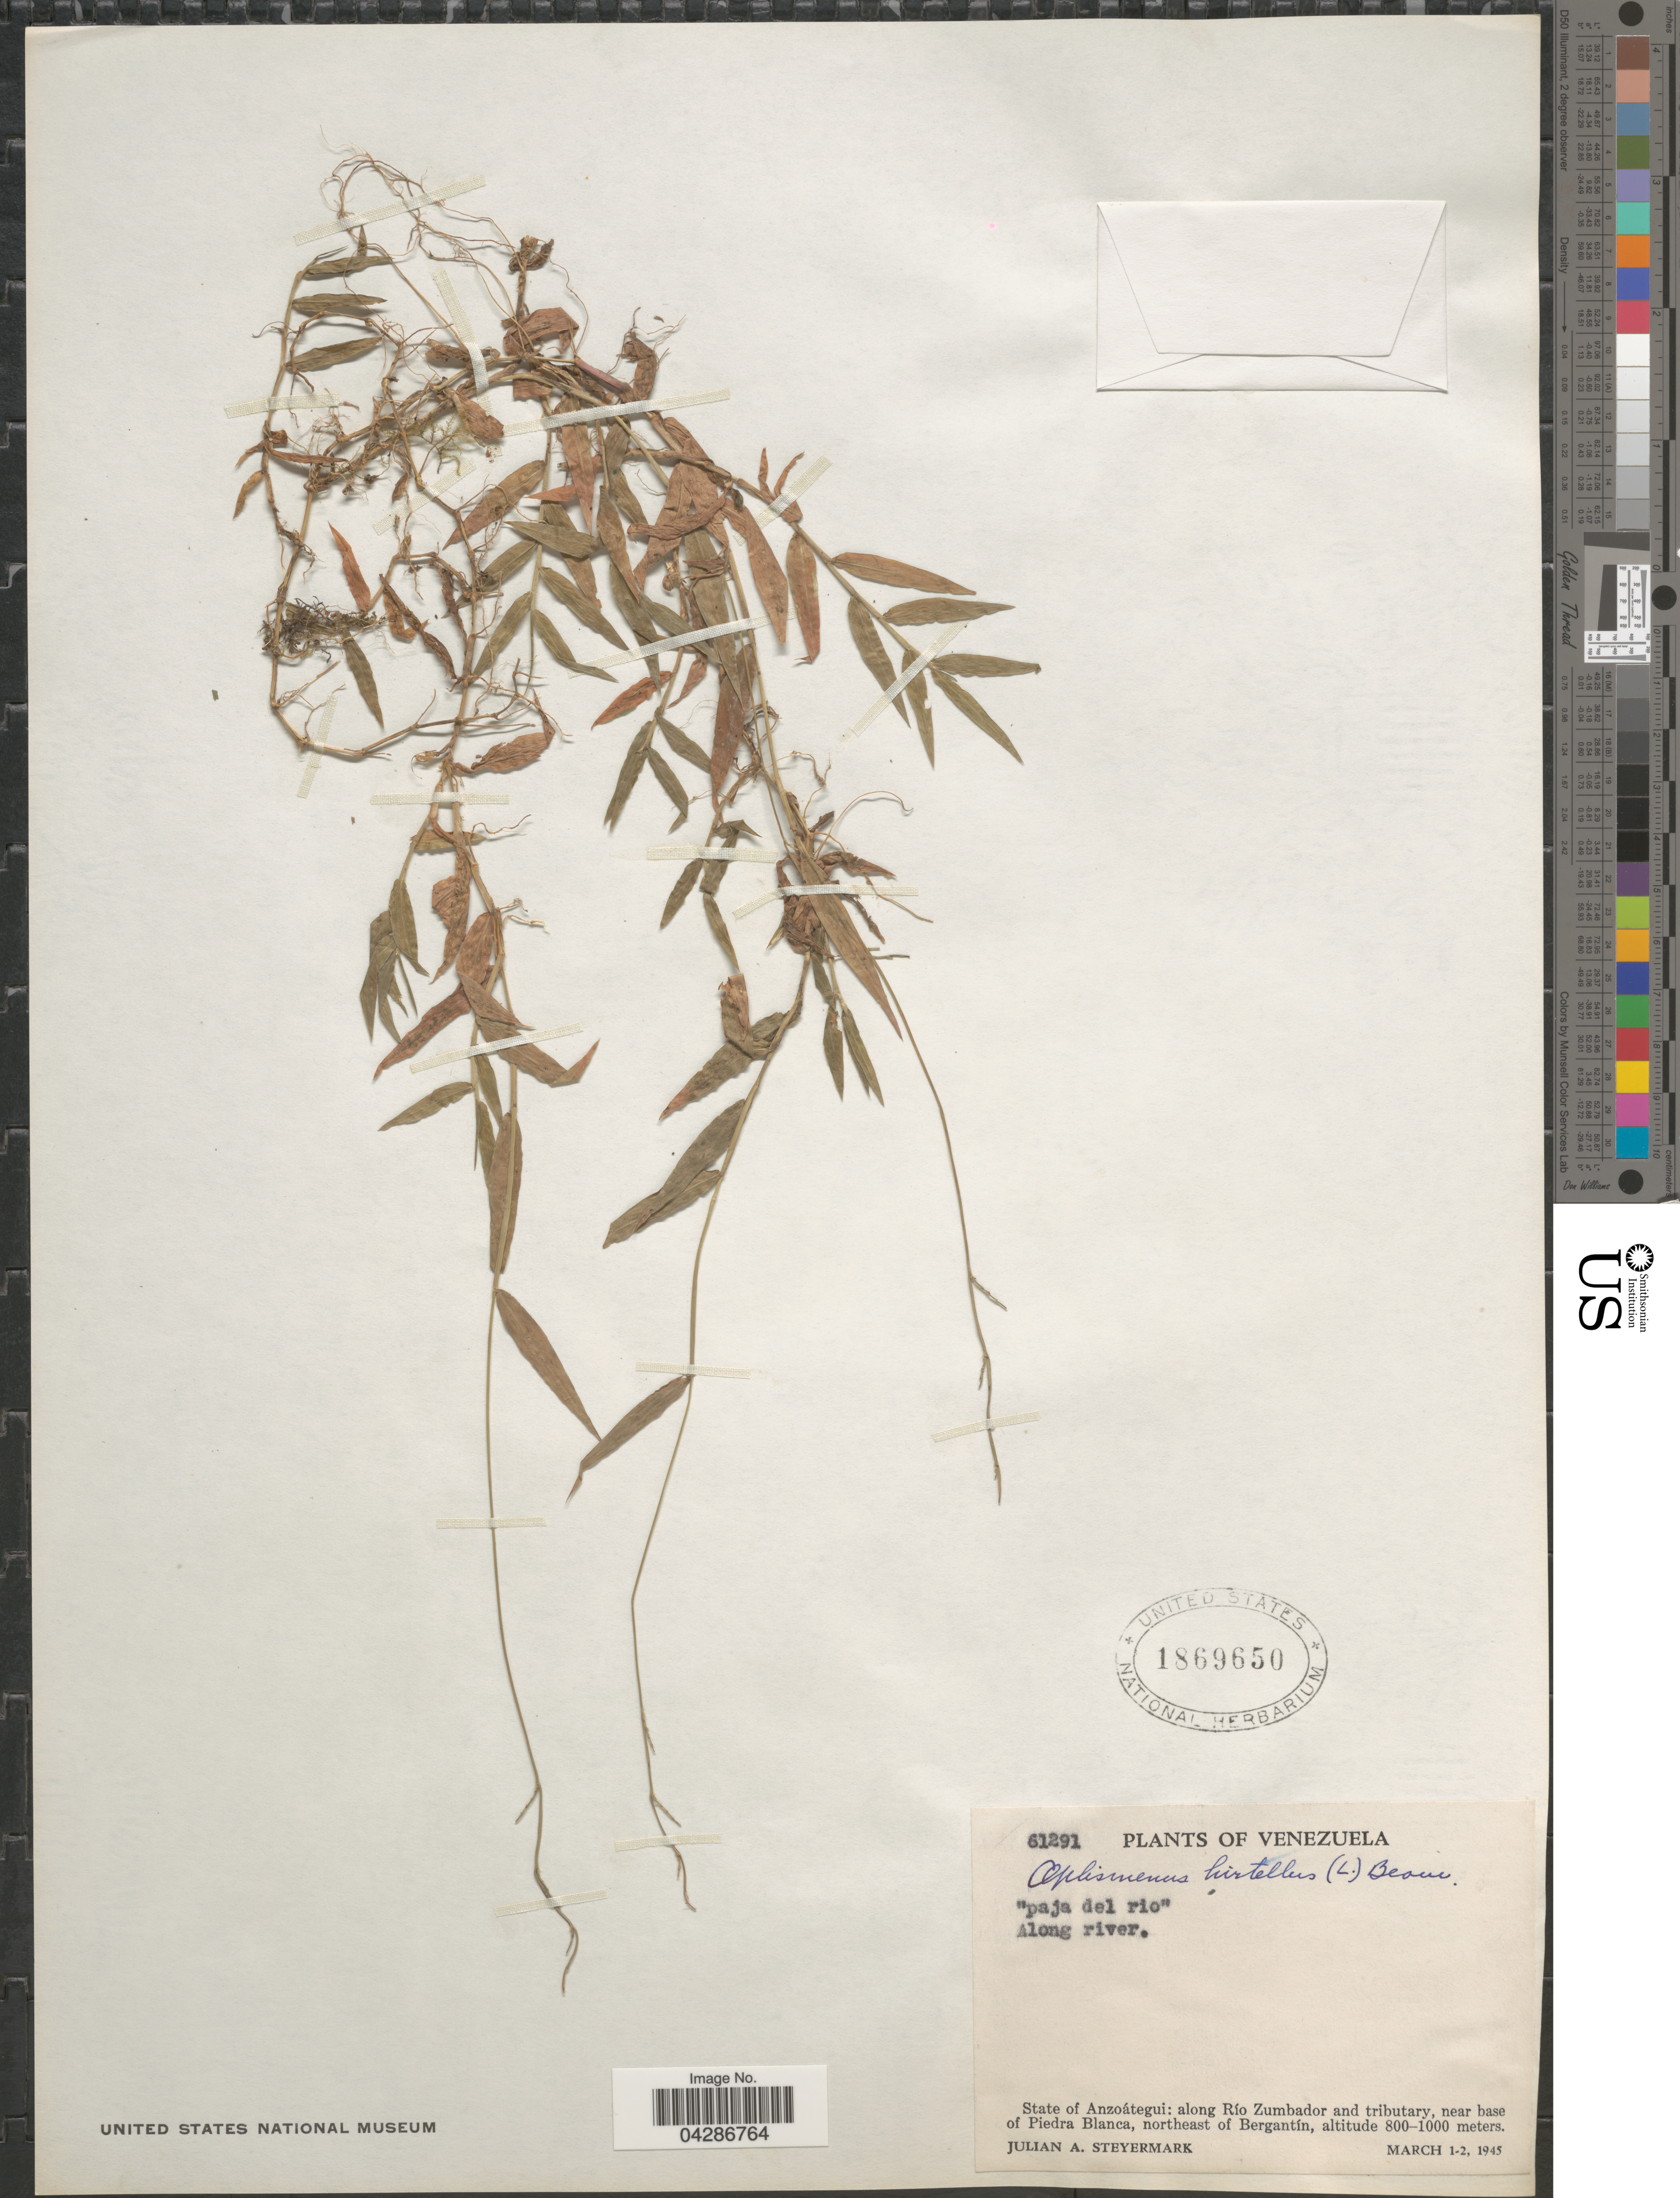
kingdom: Plantae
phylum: Tracheophyta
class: Liliopsida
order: Poales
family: Poaceae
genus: Oplismenus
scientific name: Oplismenus hirtellus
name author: (L.) P. Beauv.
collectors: J. Steyermark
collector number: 61291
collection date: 1945-03-01/1945-03-02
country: Venezuela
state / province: Anzoategui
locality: Along Río Zumbador and tributary, near base of Piedra Blanca, northeast of Bergantín.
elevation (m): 800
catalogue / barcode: US 1869650